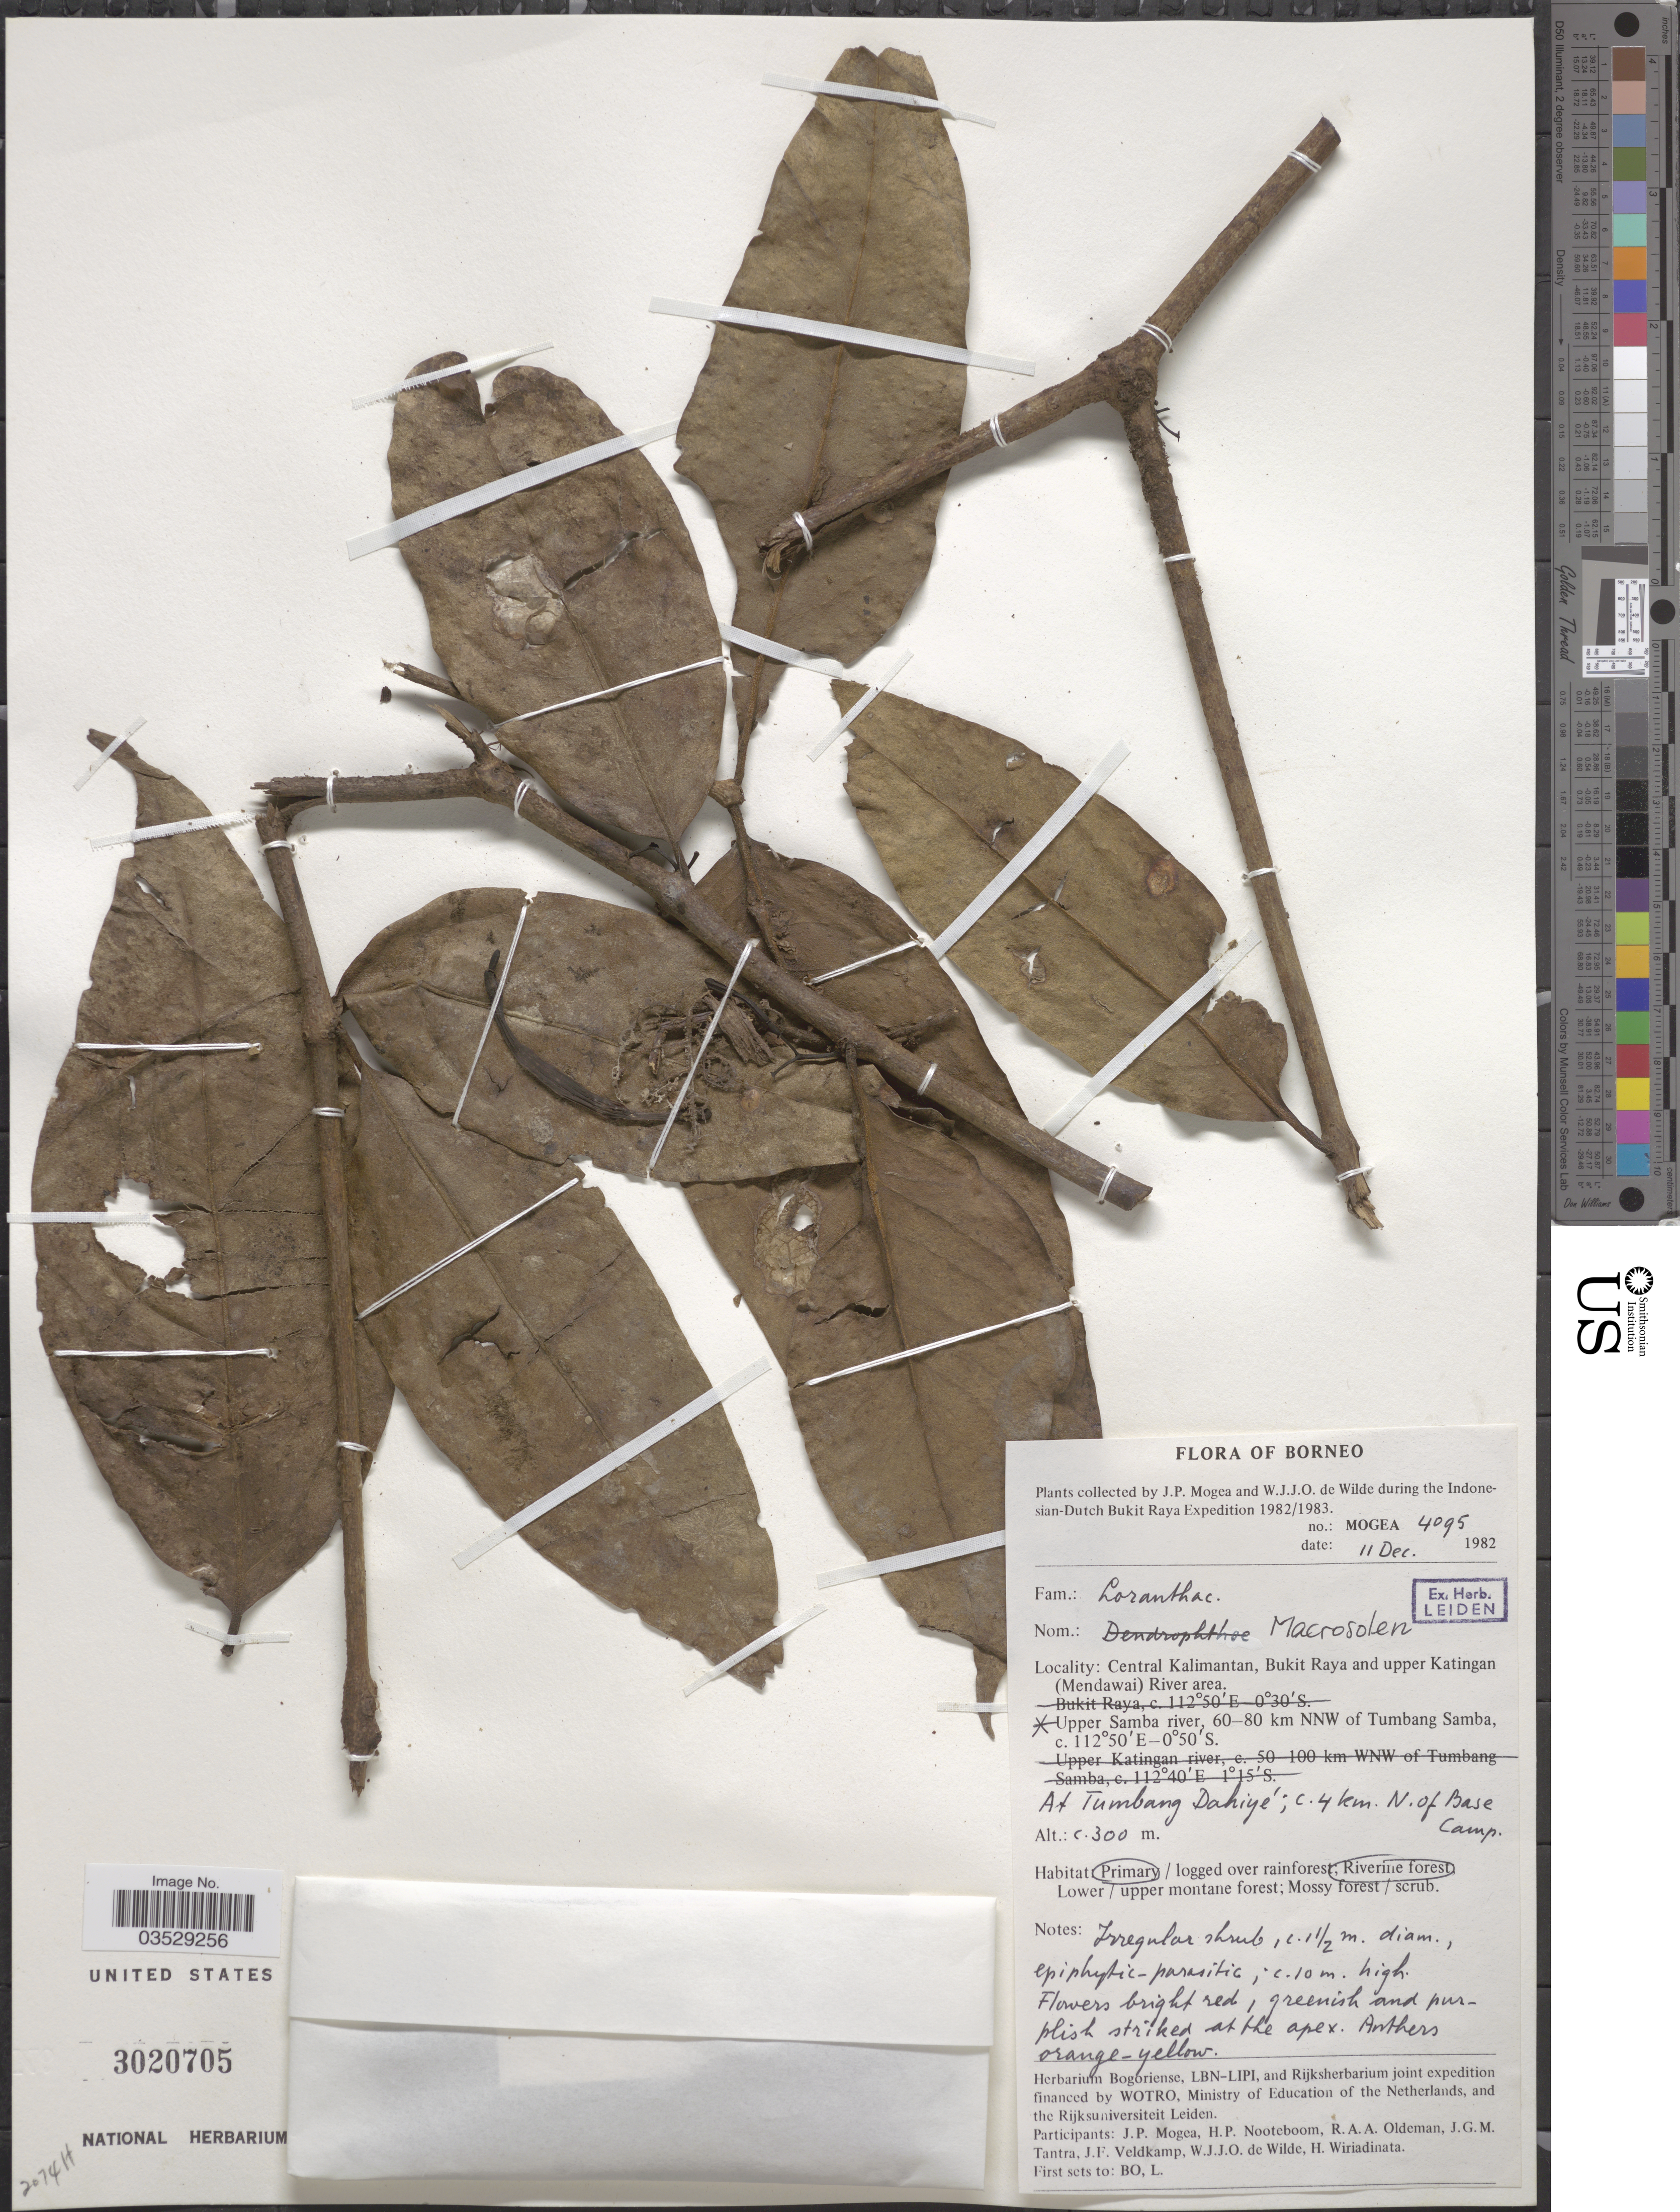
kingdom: Plantae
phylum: Tracheophyta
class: Magnoliopsida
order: Santalales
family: Loranthaceae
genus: Macrosolen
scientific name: Macrosolen sp.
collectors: J. Mogea & W. J. de Wilde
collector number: MOGEA4095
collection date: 1982-12-11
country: Indonesia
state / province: Kalimantan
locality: Borneo. Central Kalimantan, Bukit Raya and upper Katingan (Mendawai) River area. Upper Samba river, 60-80 km NNW of Tumbang Samba. At Tumbang Dahiyé; c. 4 km. N. of Base Camp.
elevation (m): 300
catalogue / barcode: US 3020705